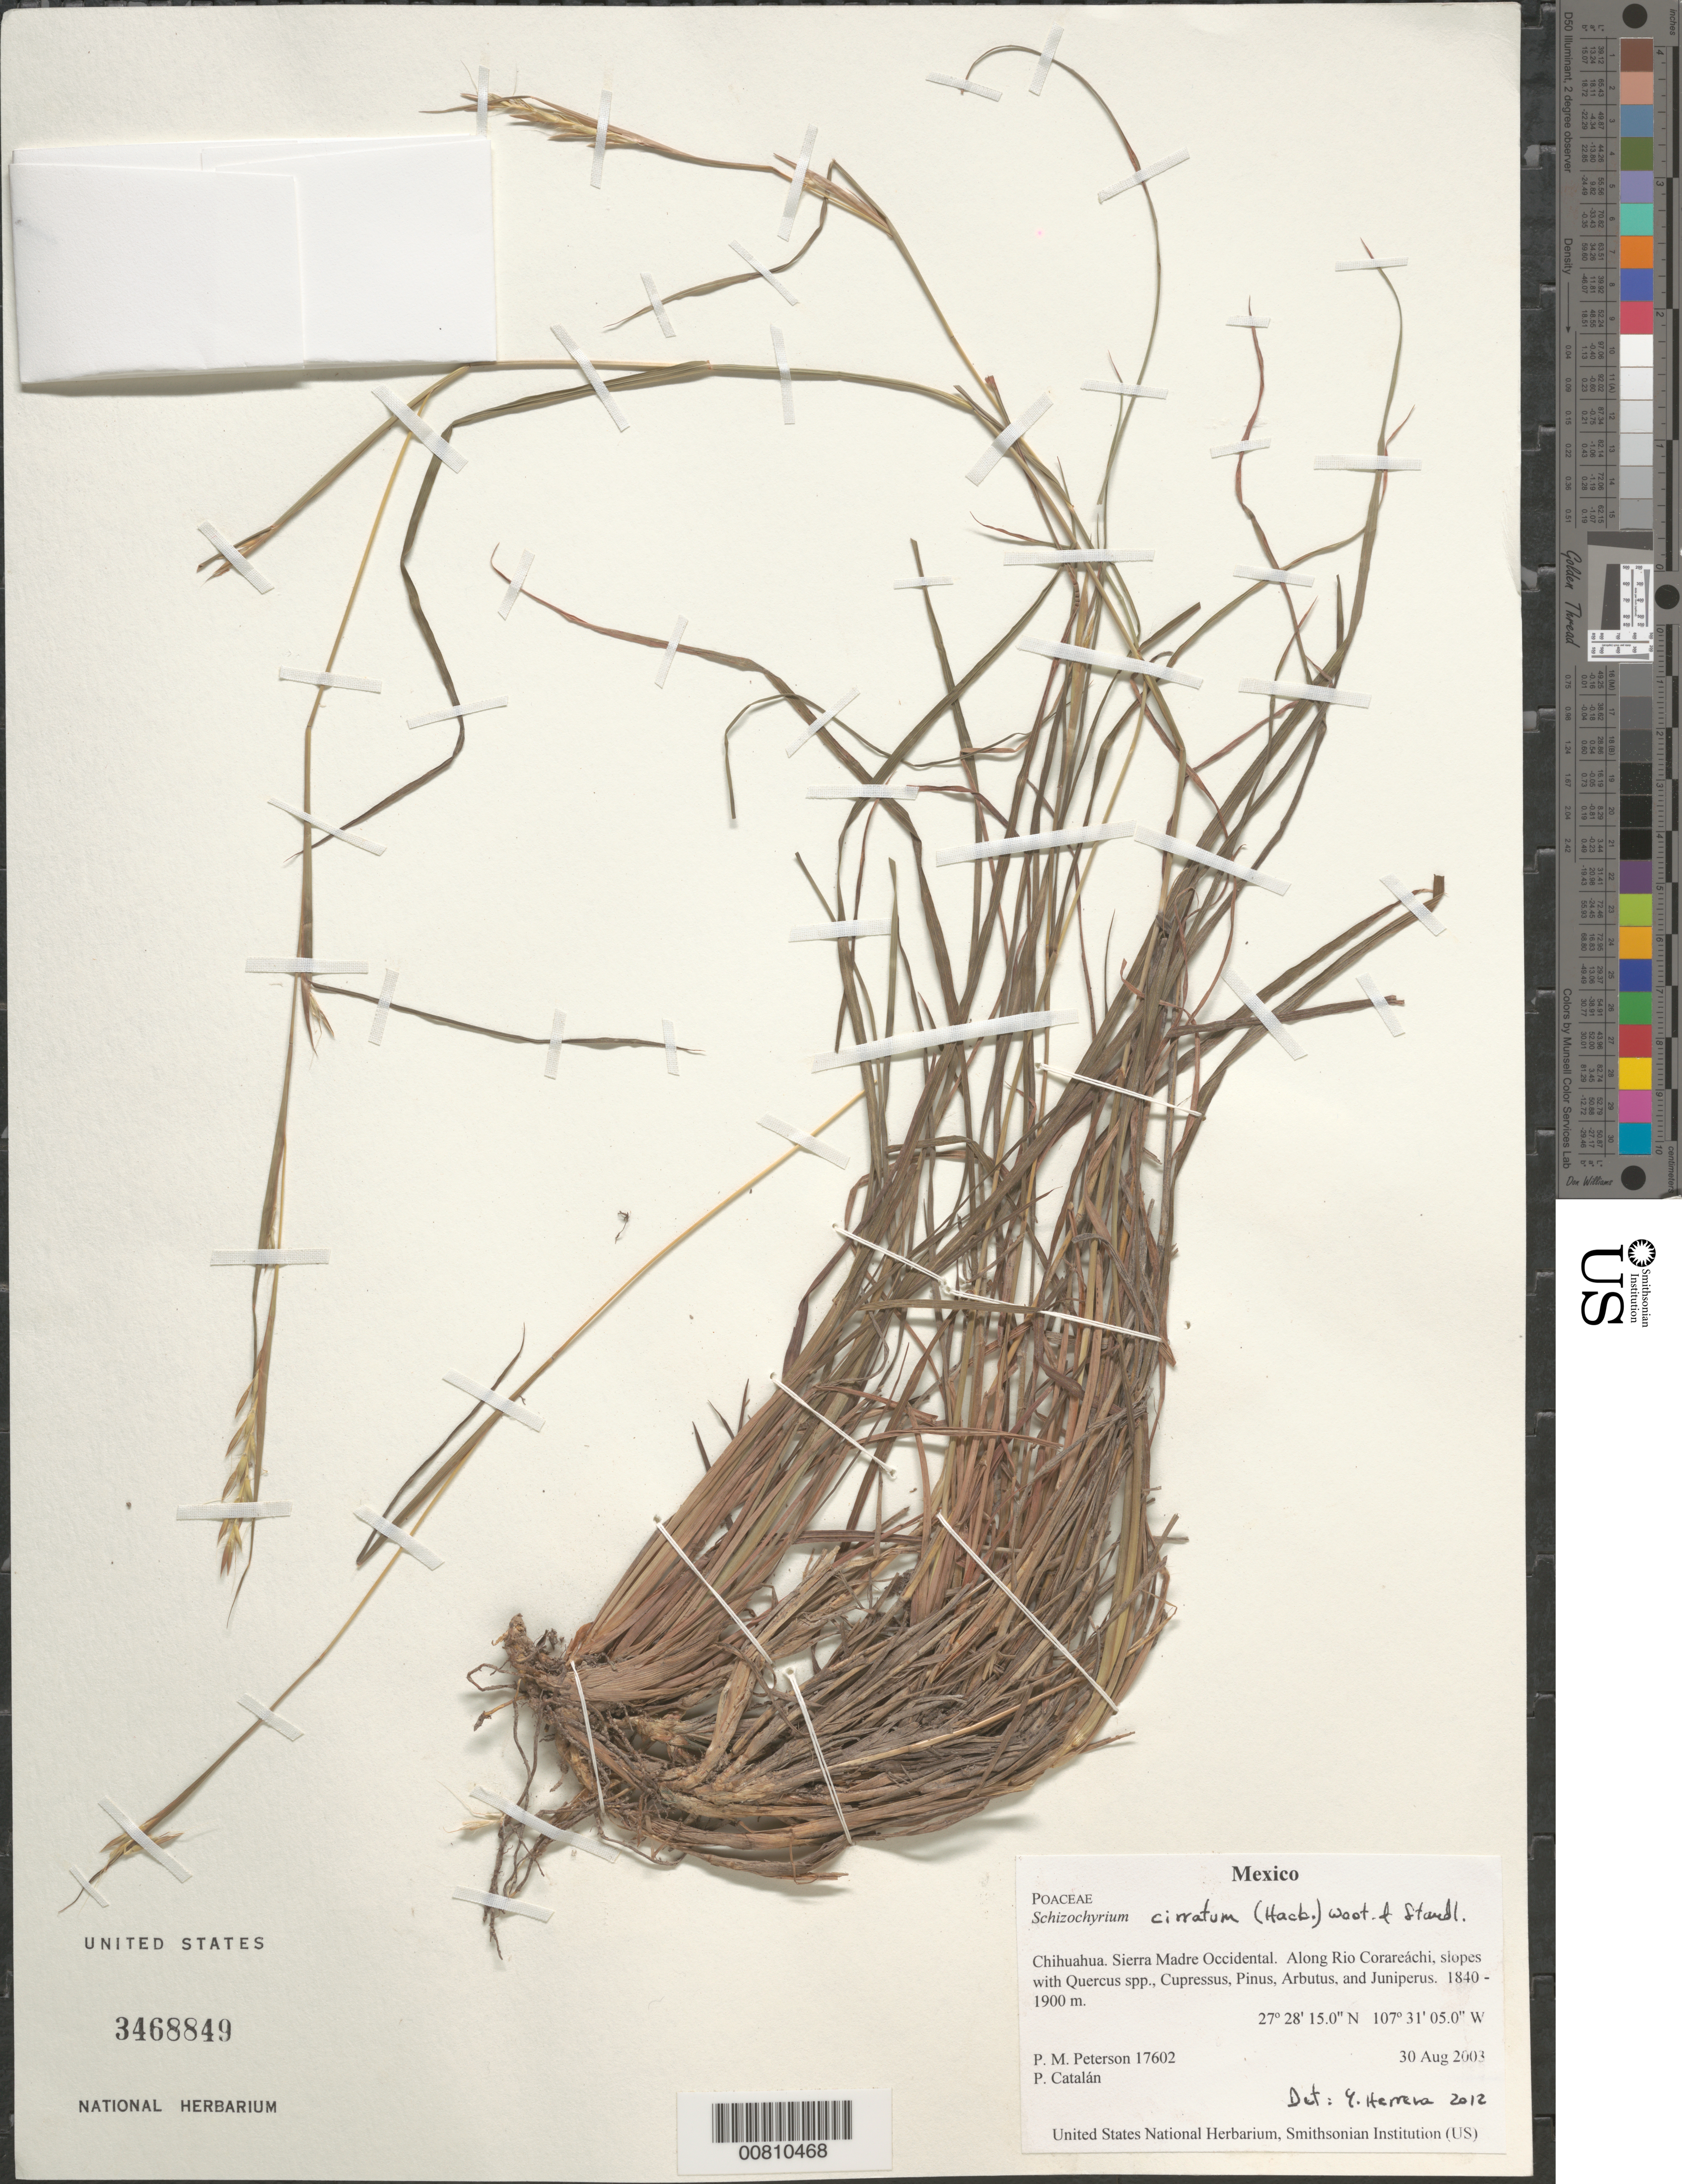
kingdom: Plantae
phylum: Tracheophyta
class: Liliopsida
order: Poales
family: Poaceae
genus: Schizachyrium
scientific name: Schizachyrium cirratum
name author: (Hack.) Wooton & Standl.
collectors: P. M. Peterson & P. Catalán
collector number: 17602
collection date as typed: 30 Aug 2003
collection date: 2003-08-30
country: Mexico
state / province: Chihuahua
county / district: Sierra Madre Occidental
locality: Along Rio Corareáchi, slopes with Quercus spp., Cupressus, Pinus, Arbutus, and Juniperus.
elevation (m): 1840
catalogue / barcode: US 3468849